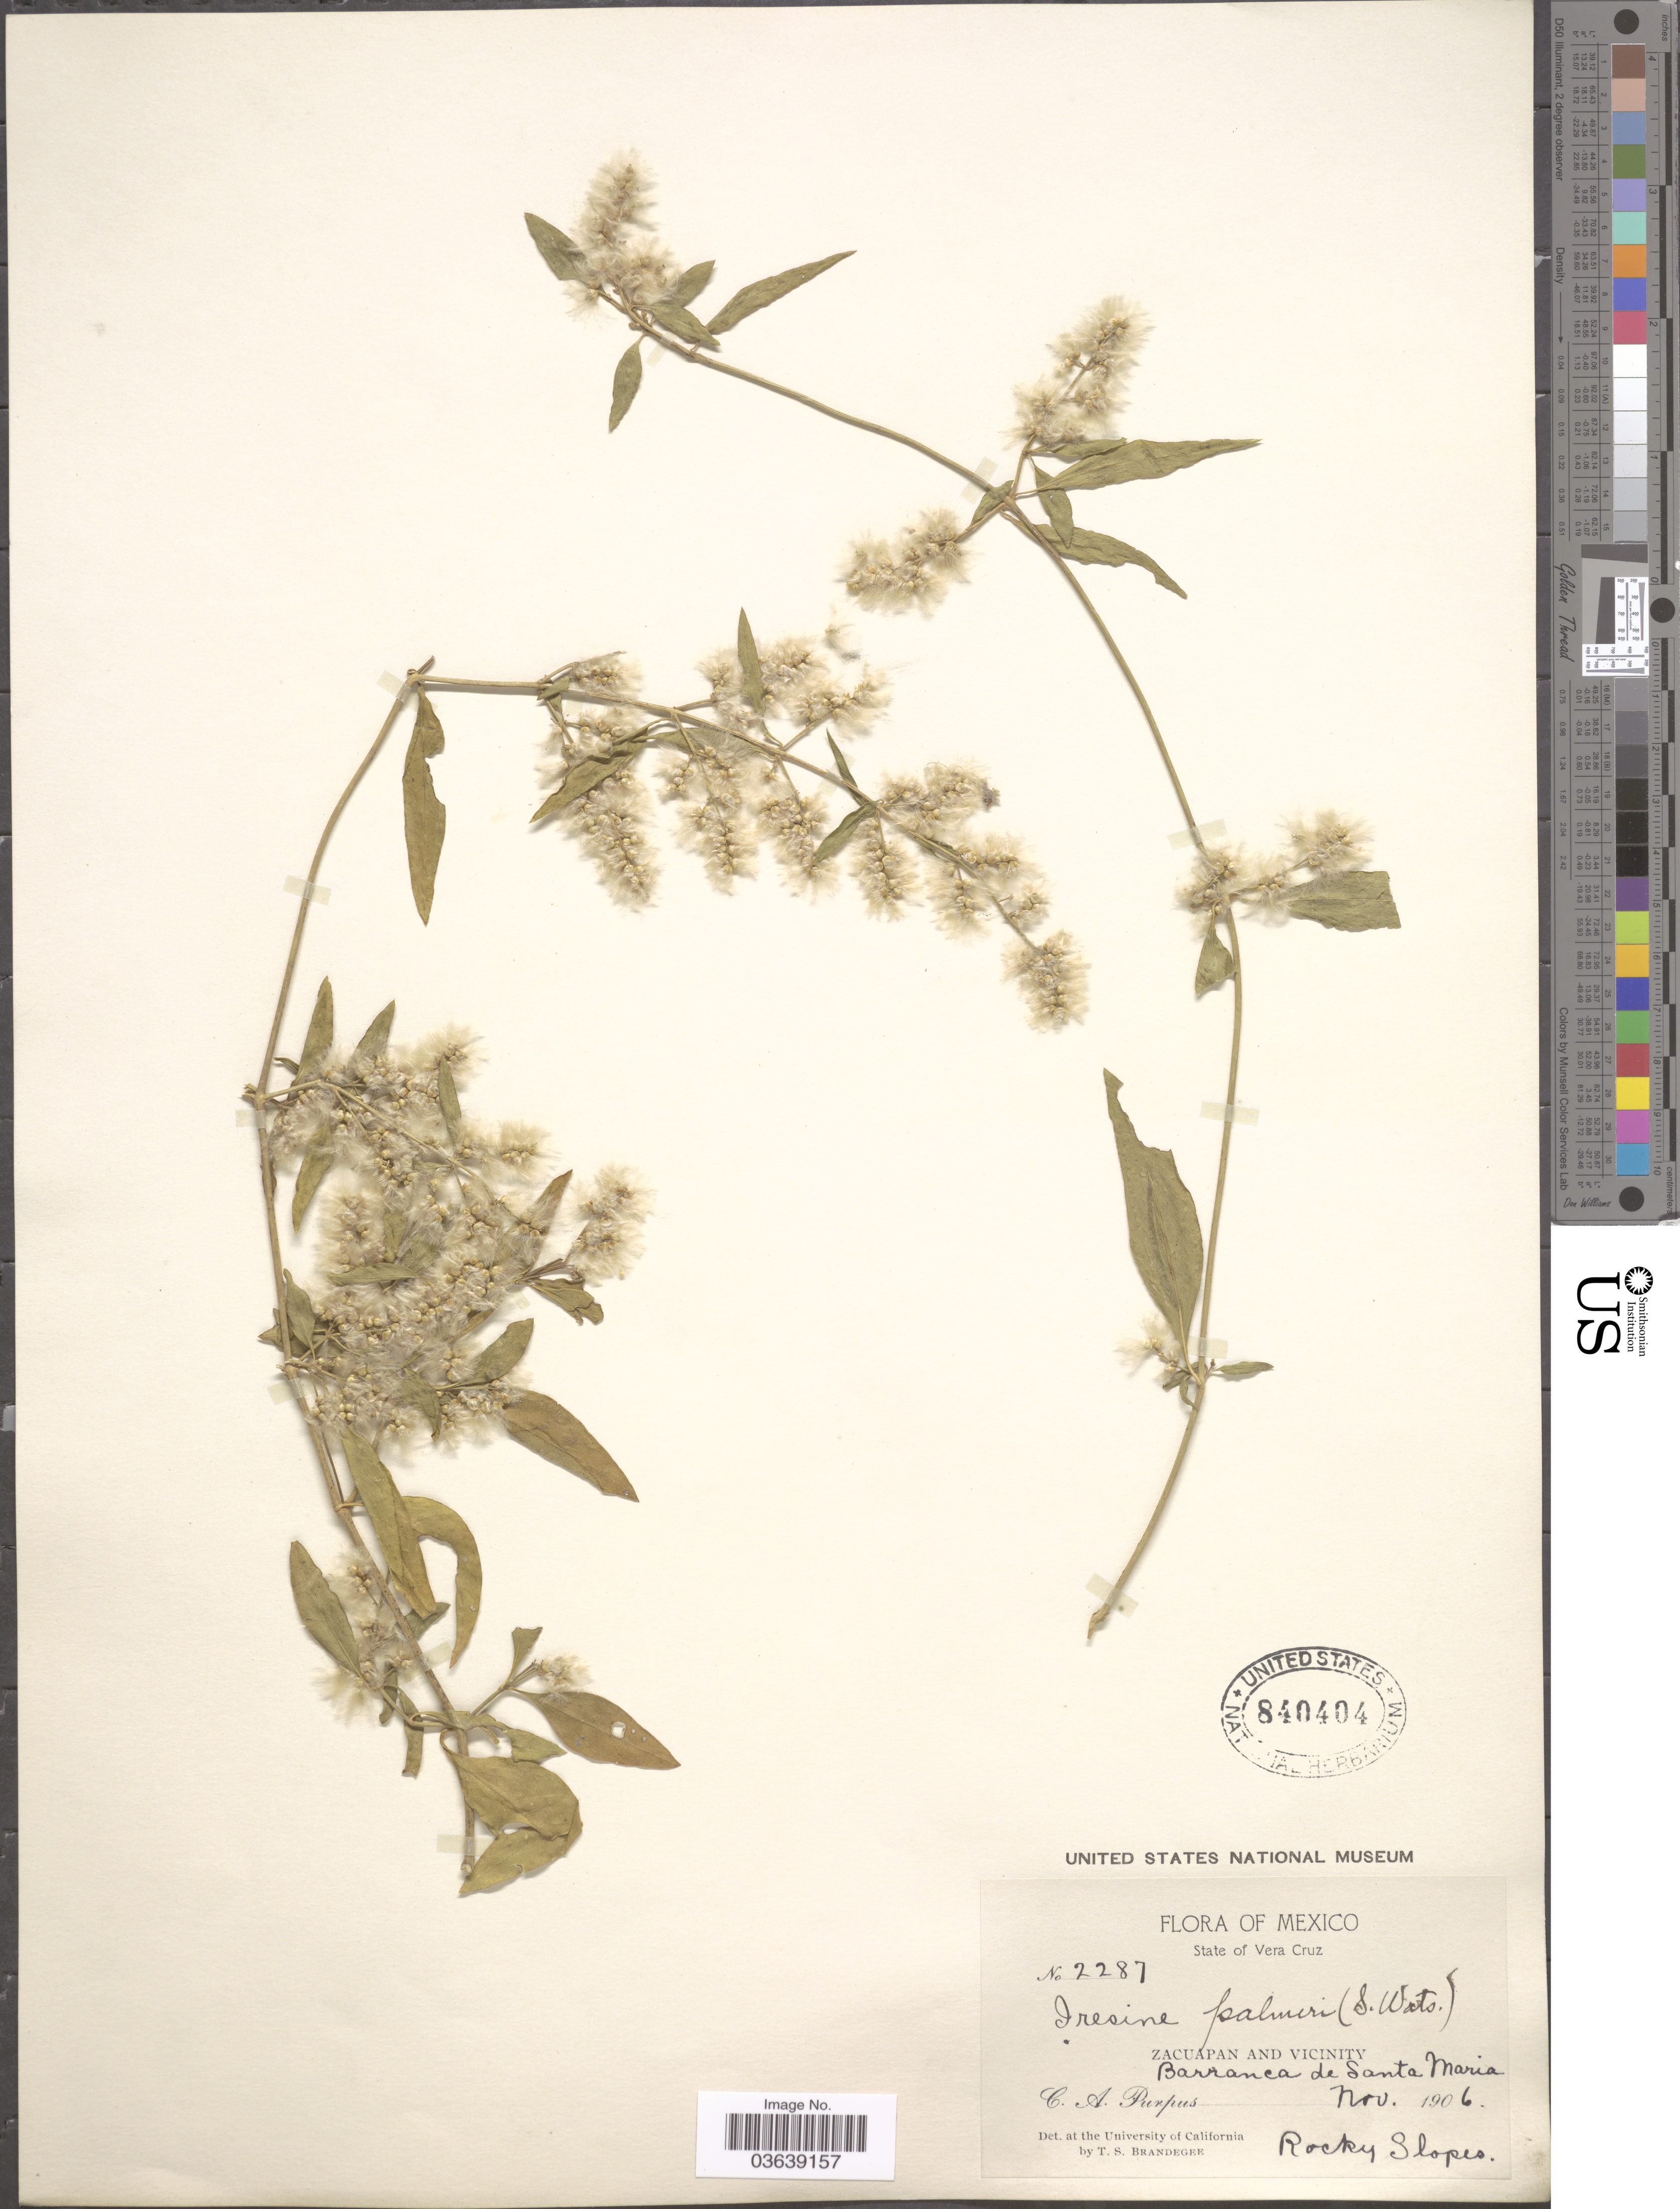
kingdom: Plantae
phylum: Tracheophyta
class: Magnoliopsida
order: Caryophyllales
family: Amaranthaceae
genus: Iresine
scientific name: Iresine palmeri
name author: (S. Watson) Standl.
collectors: C. A. Purpus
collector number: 2287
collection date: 1906-11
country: Mexico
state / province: Veracruz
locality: State of Vera Cruz. Zacuapan and vicinity. Barranca de Santa Maria.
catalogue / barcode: US 840404